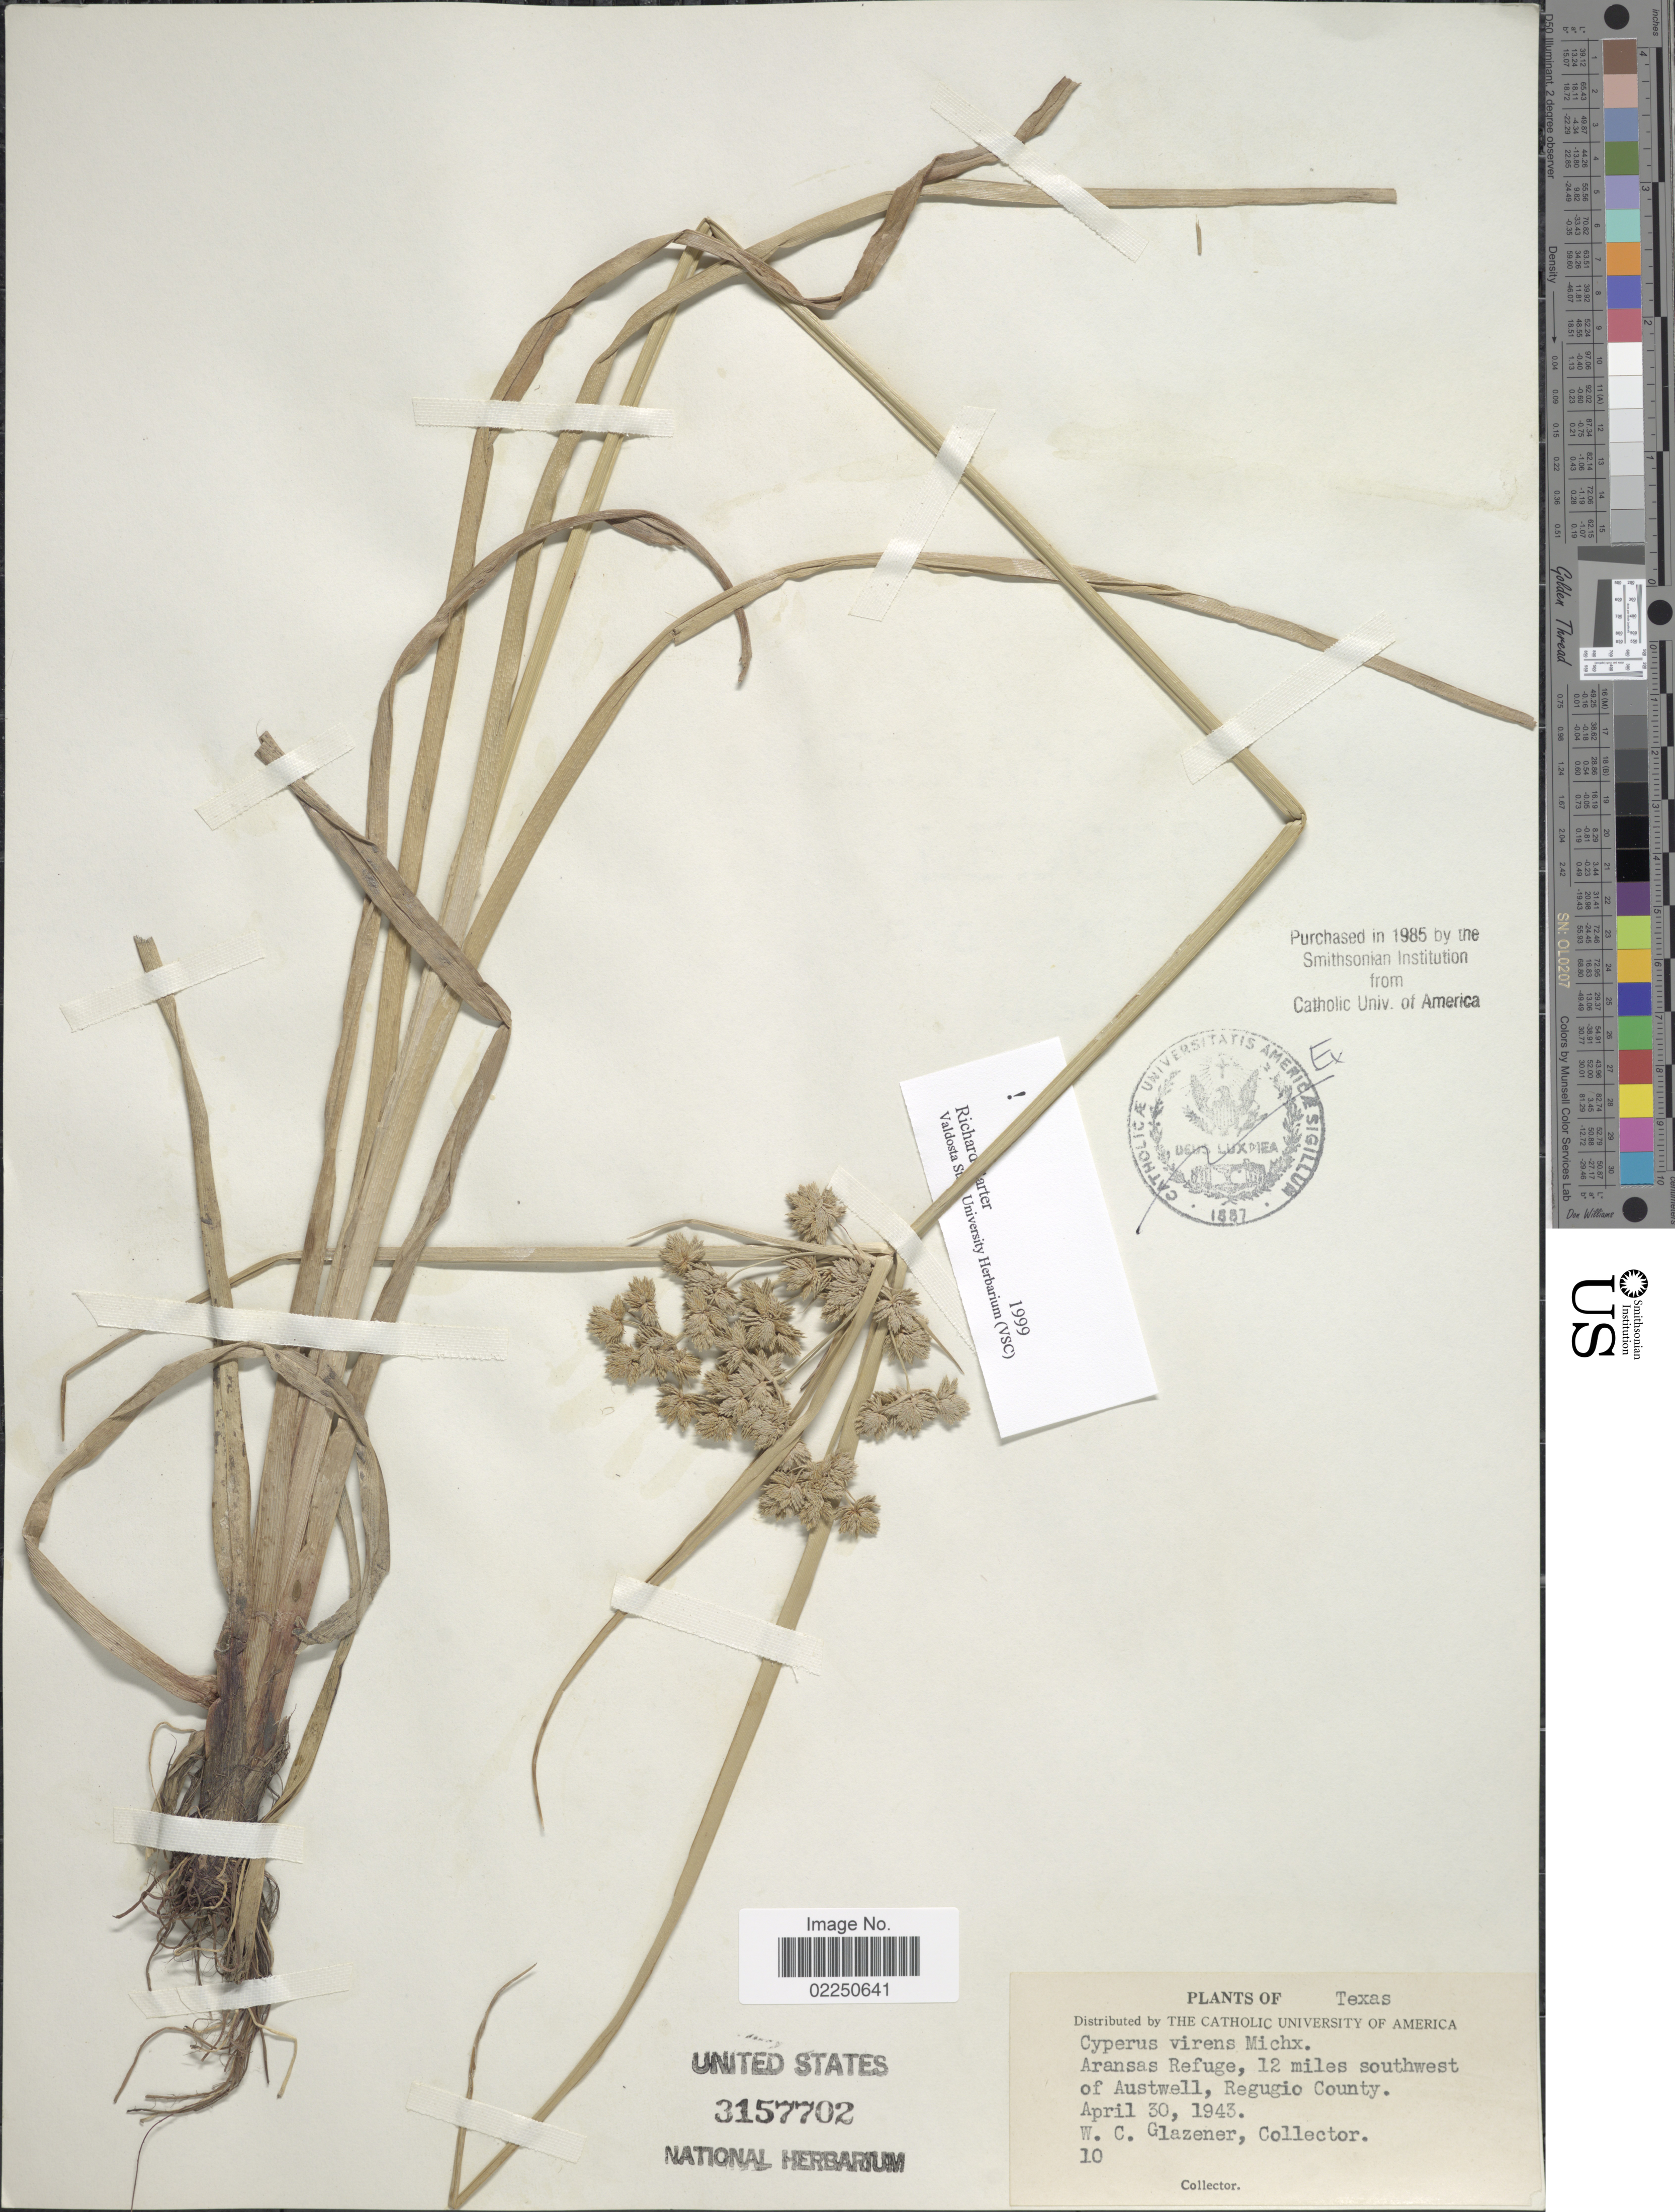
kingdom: Plantae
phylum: Tracheophyta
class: Liliopsida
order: Poales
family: Cyperaceae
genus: Cyperus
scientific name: Cyperus virens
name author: Michx.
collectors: W. Glazener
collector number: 10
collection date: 1943-04-30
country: United States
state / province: Texas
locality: Aransas Refuge, 12 miles southwest of Austwell, Regugio County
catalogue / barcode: US 3157702